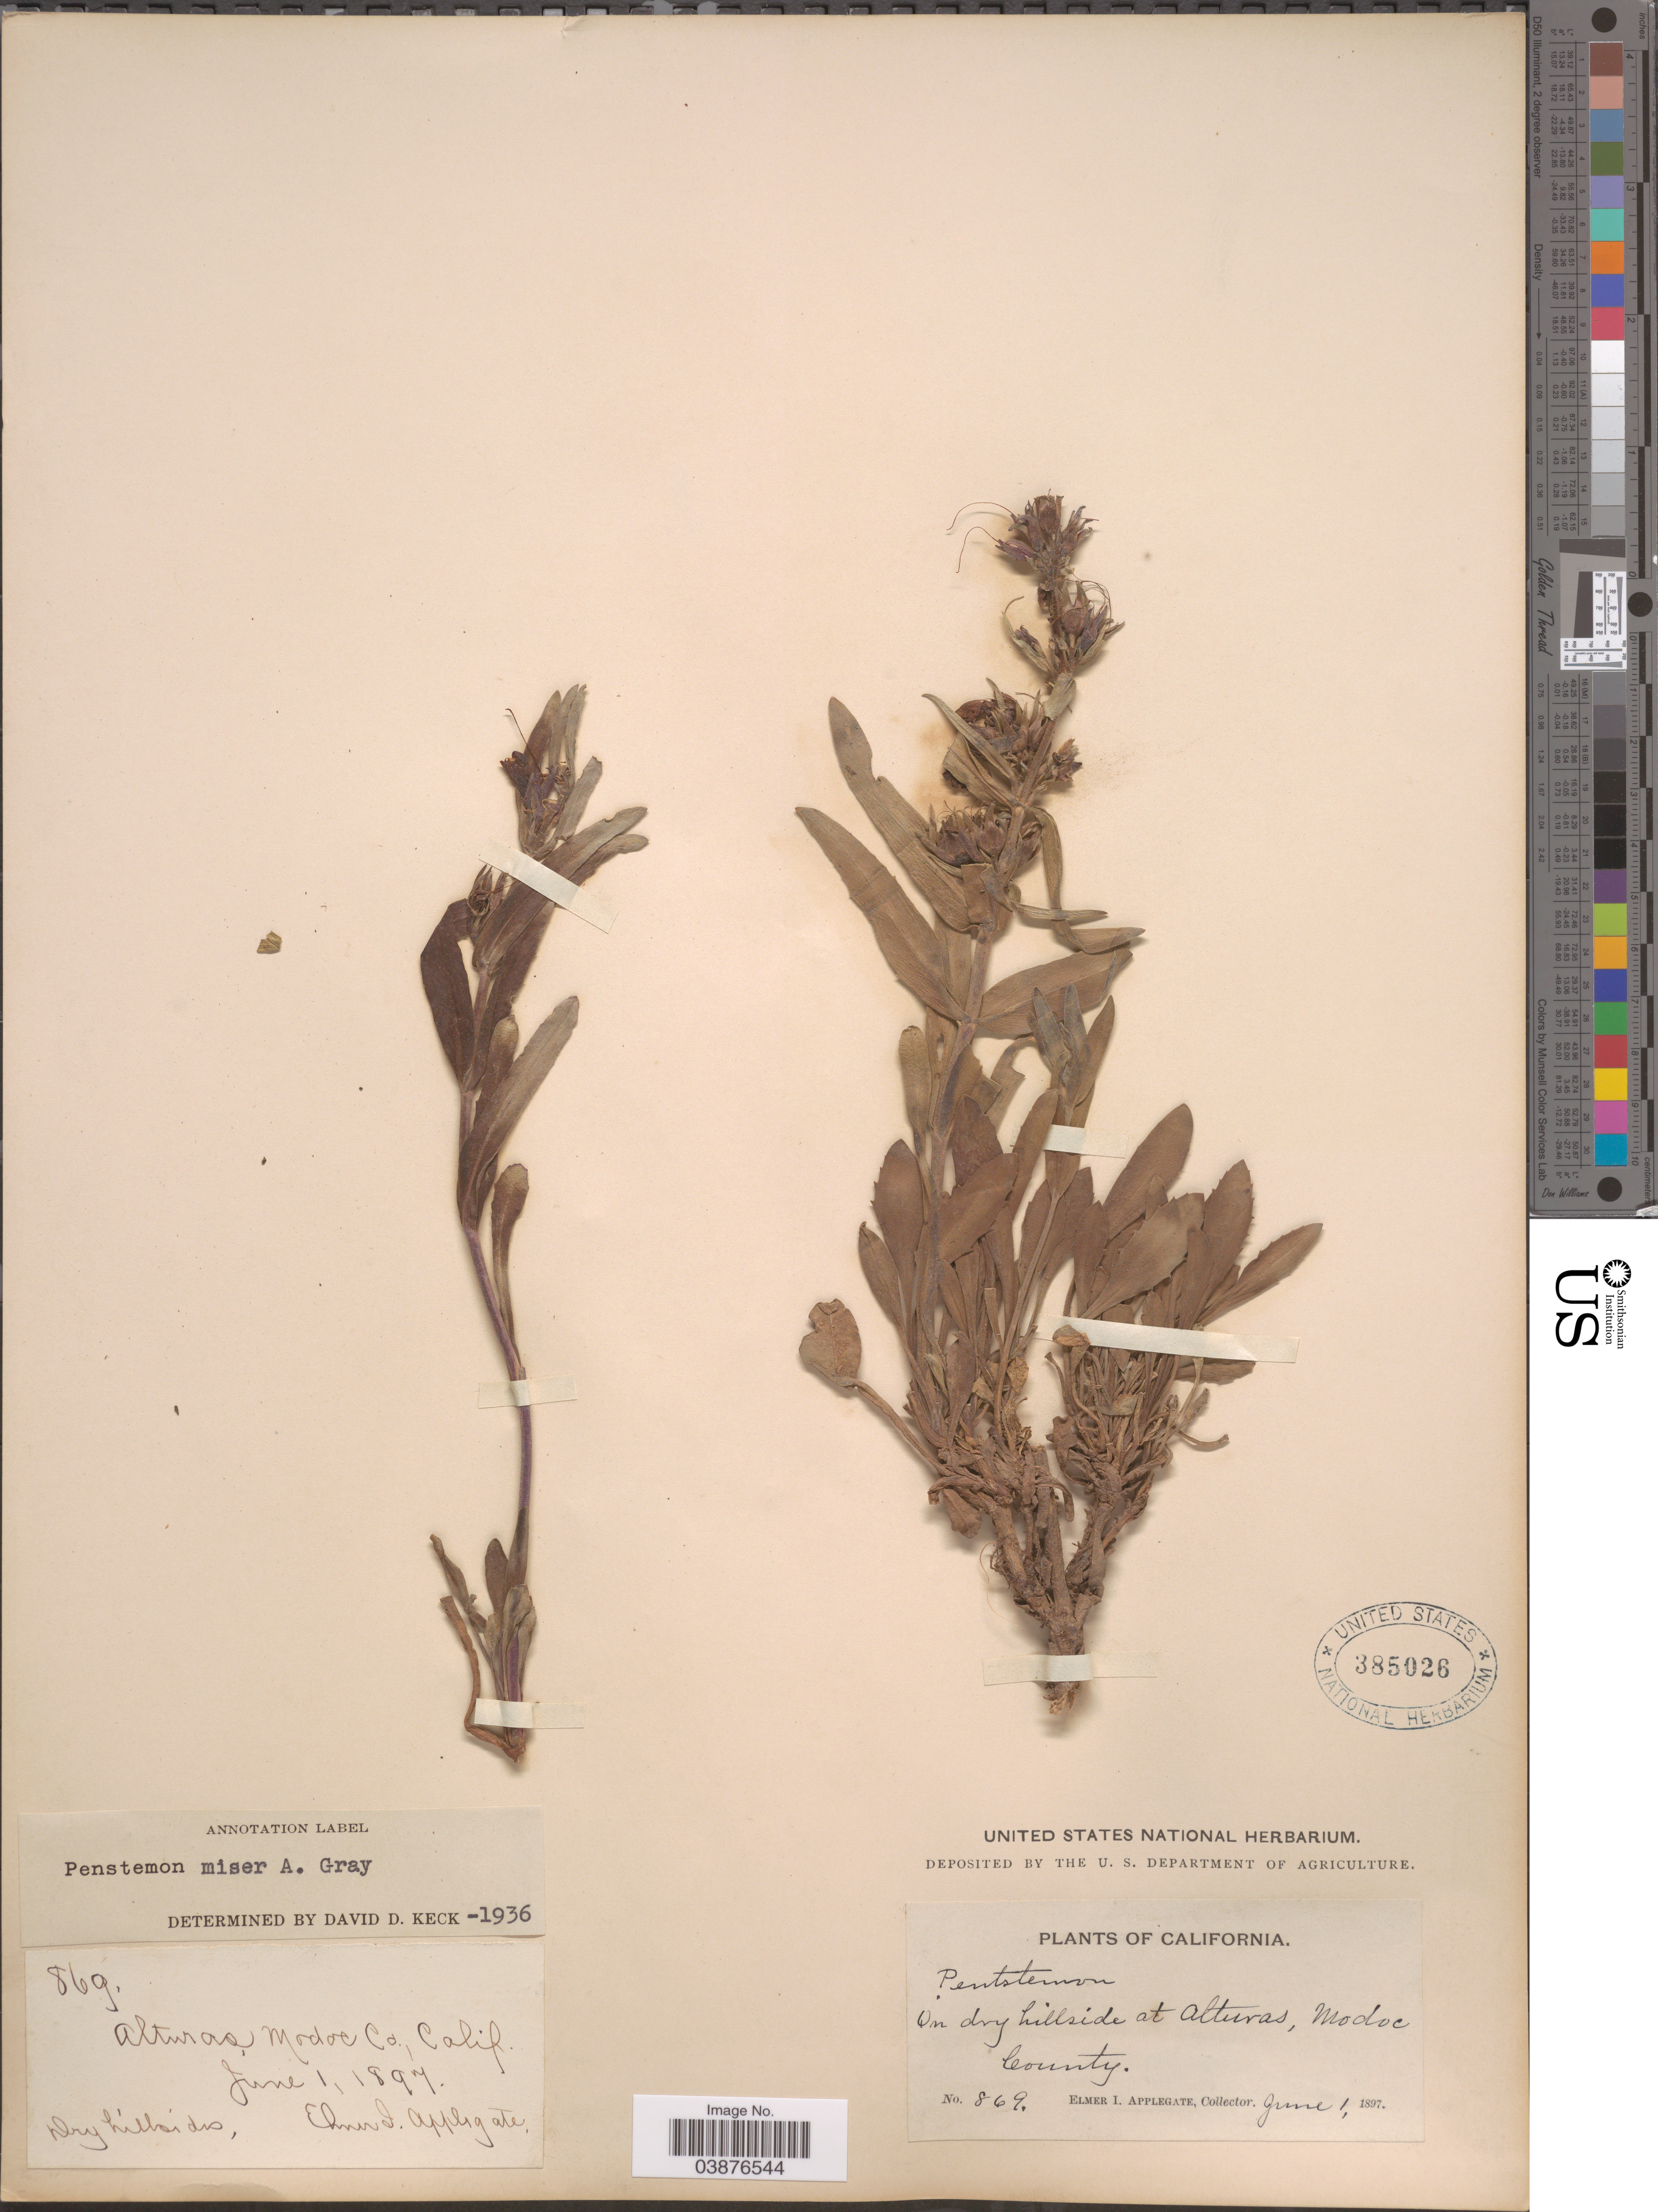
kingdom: Plantae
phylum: Tracheophyta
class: Magnoliopsida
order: Lamiales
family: Plantaginaceae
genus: Penstemon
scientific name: Penstemon miser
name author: A. Gray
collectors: E. I. Applegate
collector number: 869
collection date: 1897-06-01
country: United States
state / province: California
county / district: Modoc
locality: On dry hillside at Alturas, Modoc County.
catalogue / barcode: US 385026